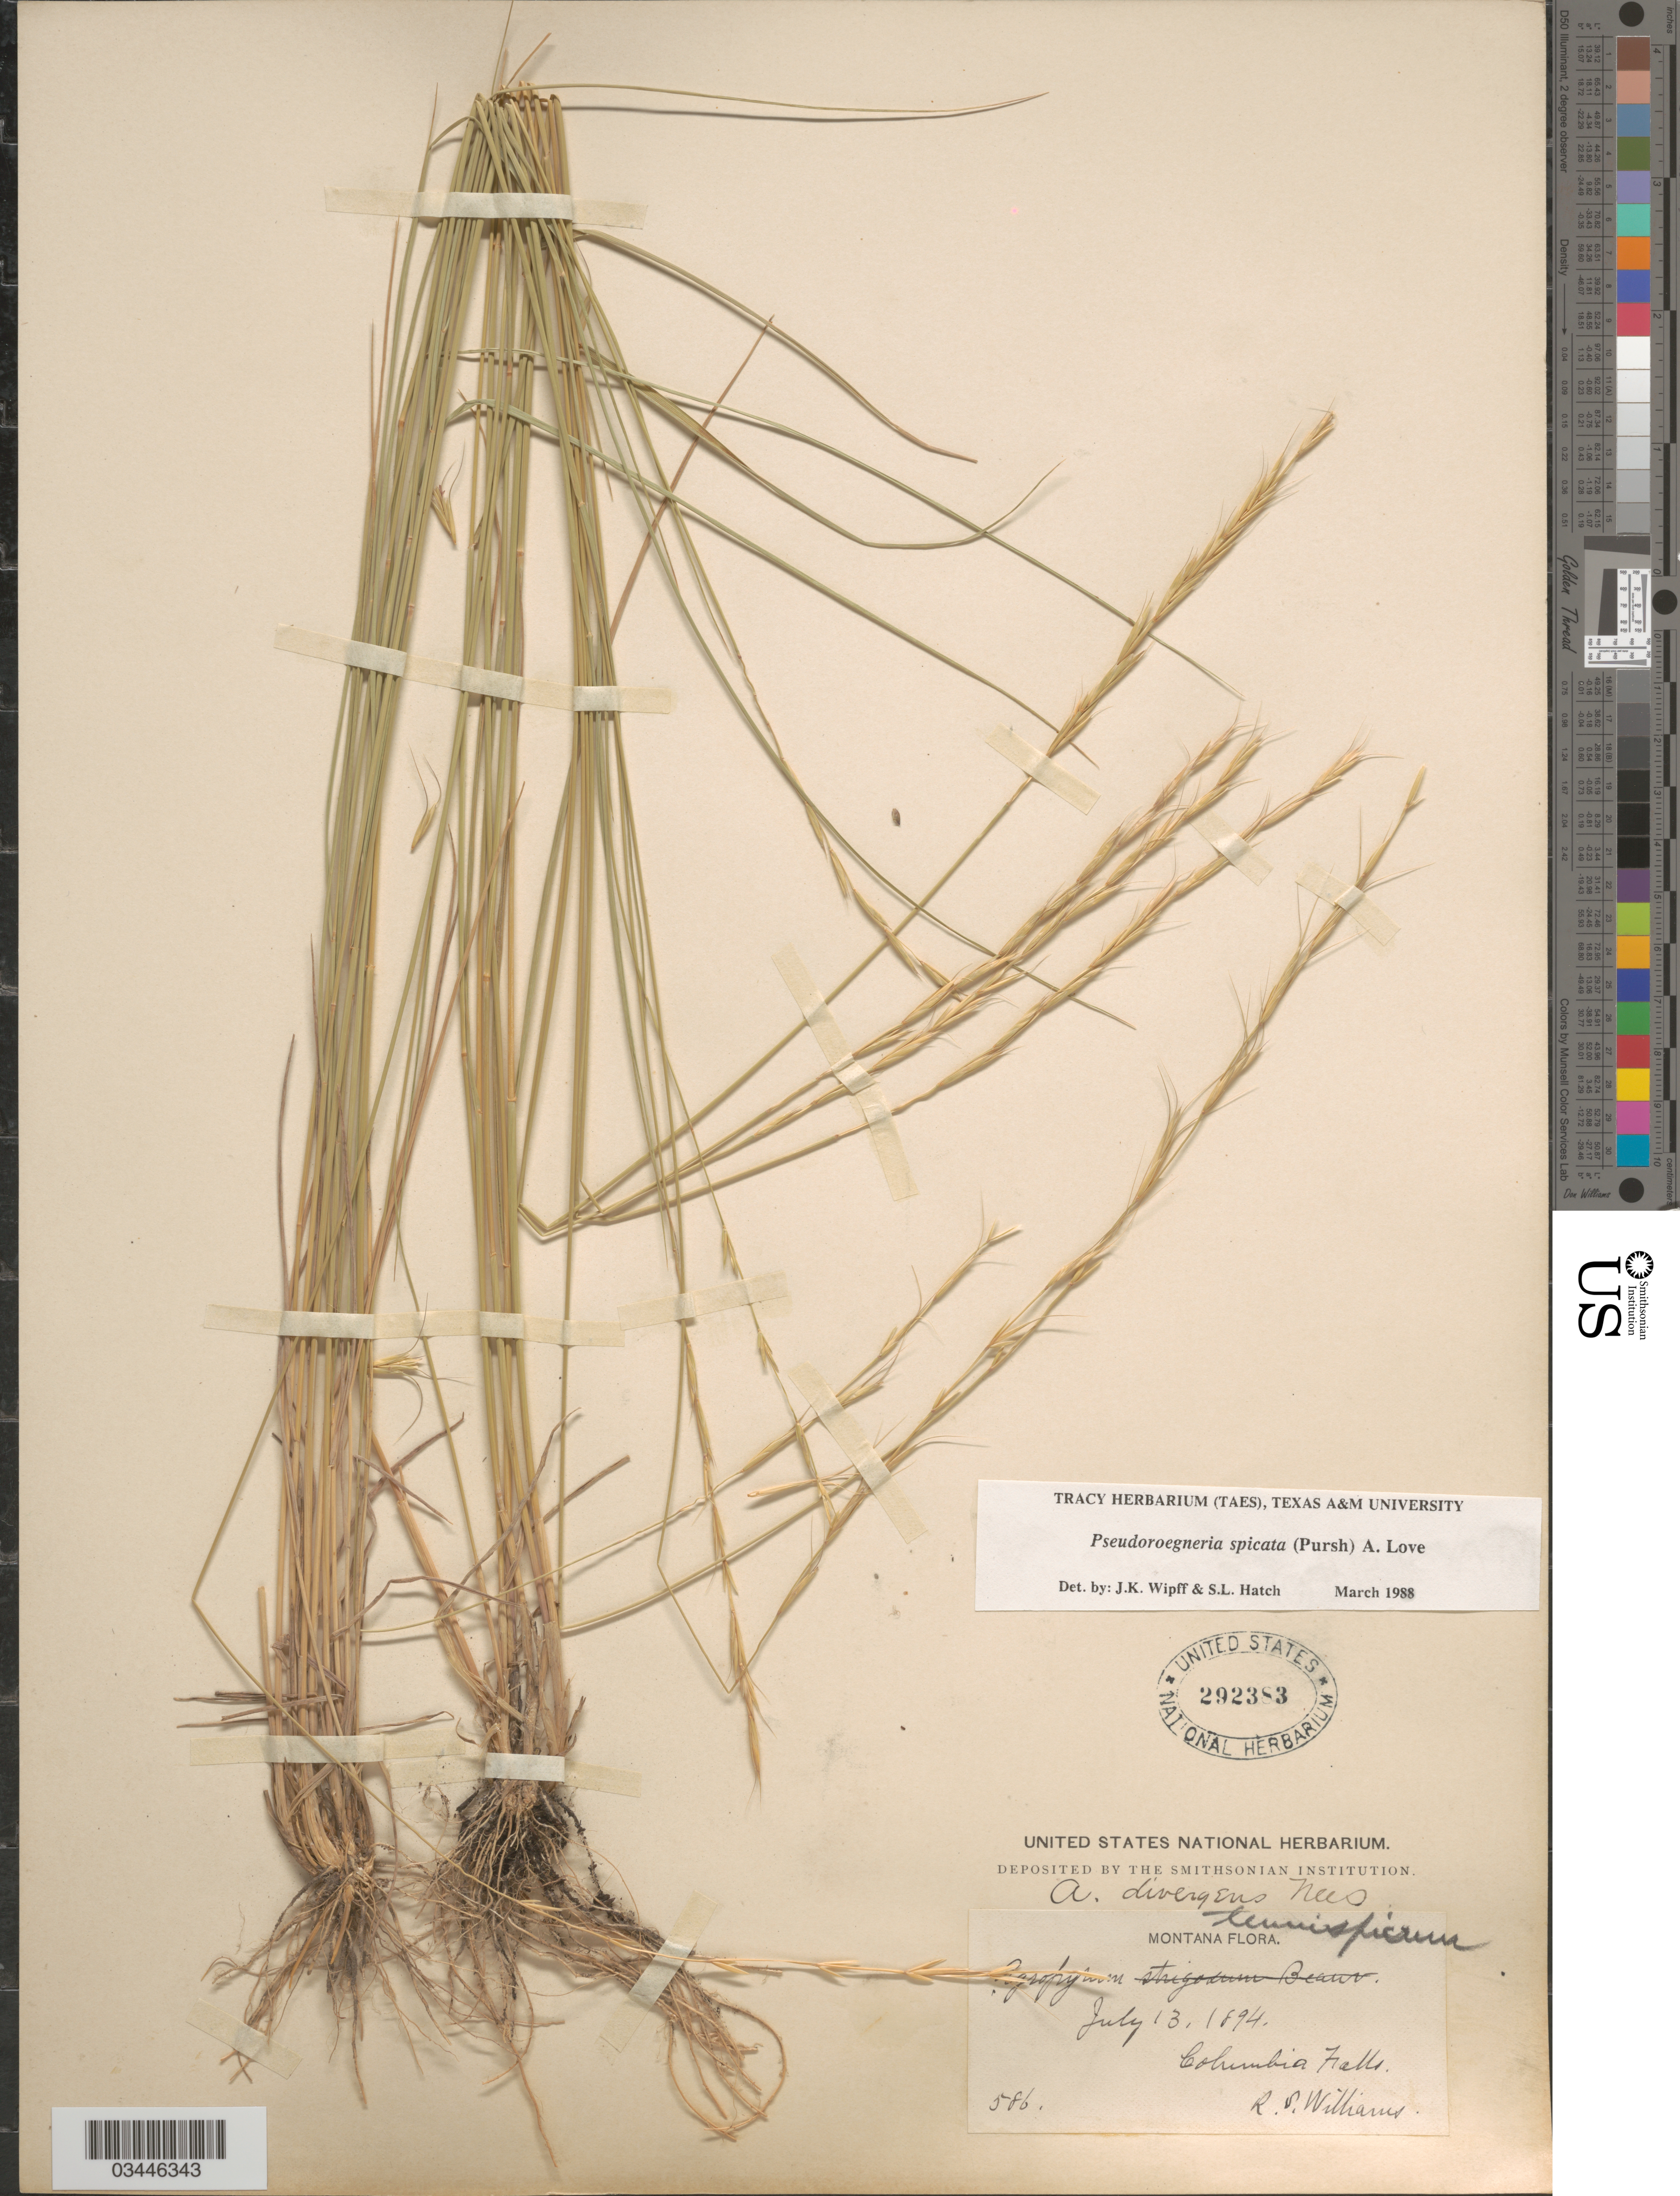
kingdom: Plantae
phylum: Tracheophyta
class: Liliopsida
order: Poales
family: Poaceae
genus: Pseudoroegneria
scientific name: Pseudoroegneria spicata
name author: (Pursh) Á. Löve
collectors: R. S. Williams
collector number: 586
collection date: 1894-07-13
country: United States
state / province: Montana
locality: Columbia Falls.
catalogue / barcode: US 292383